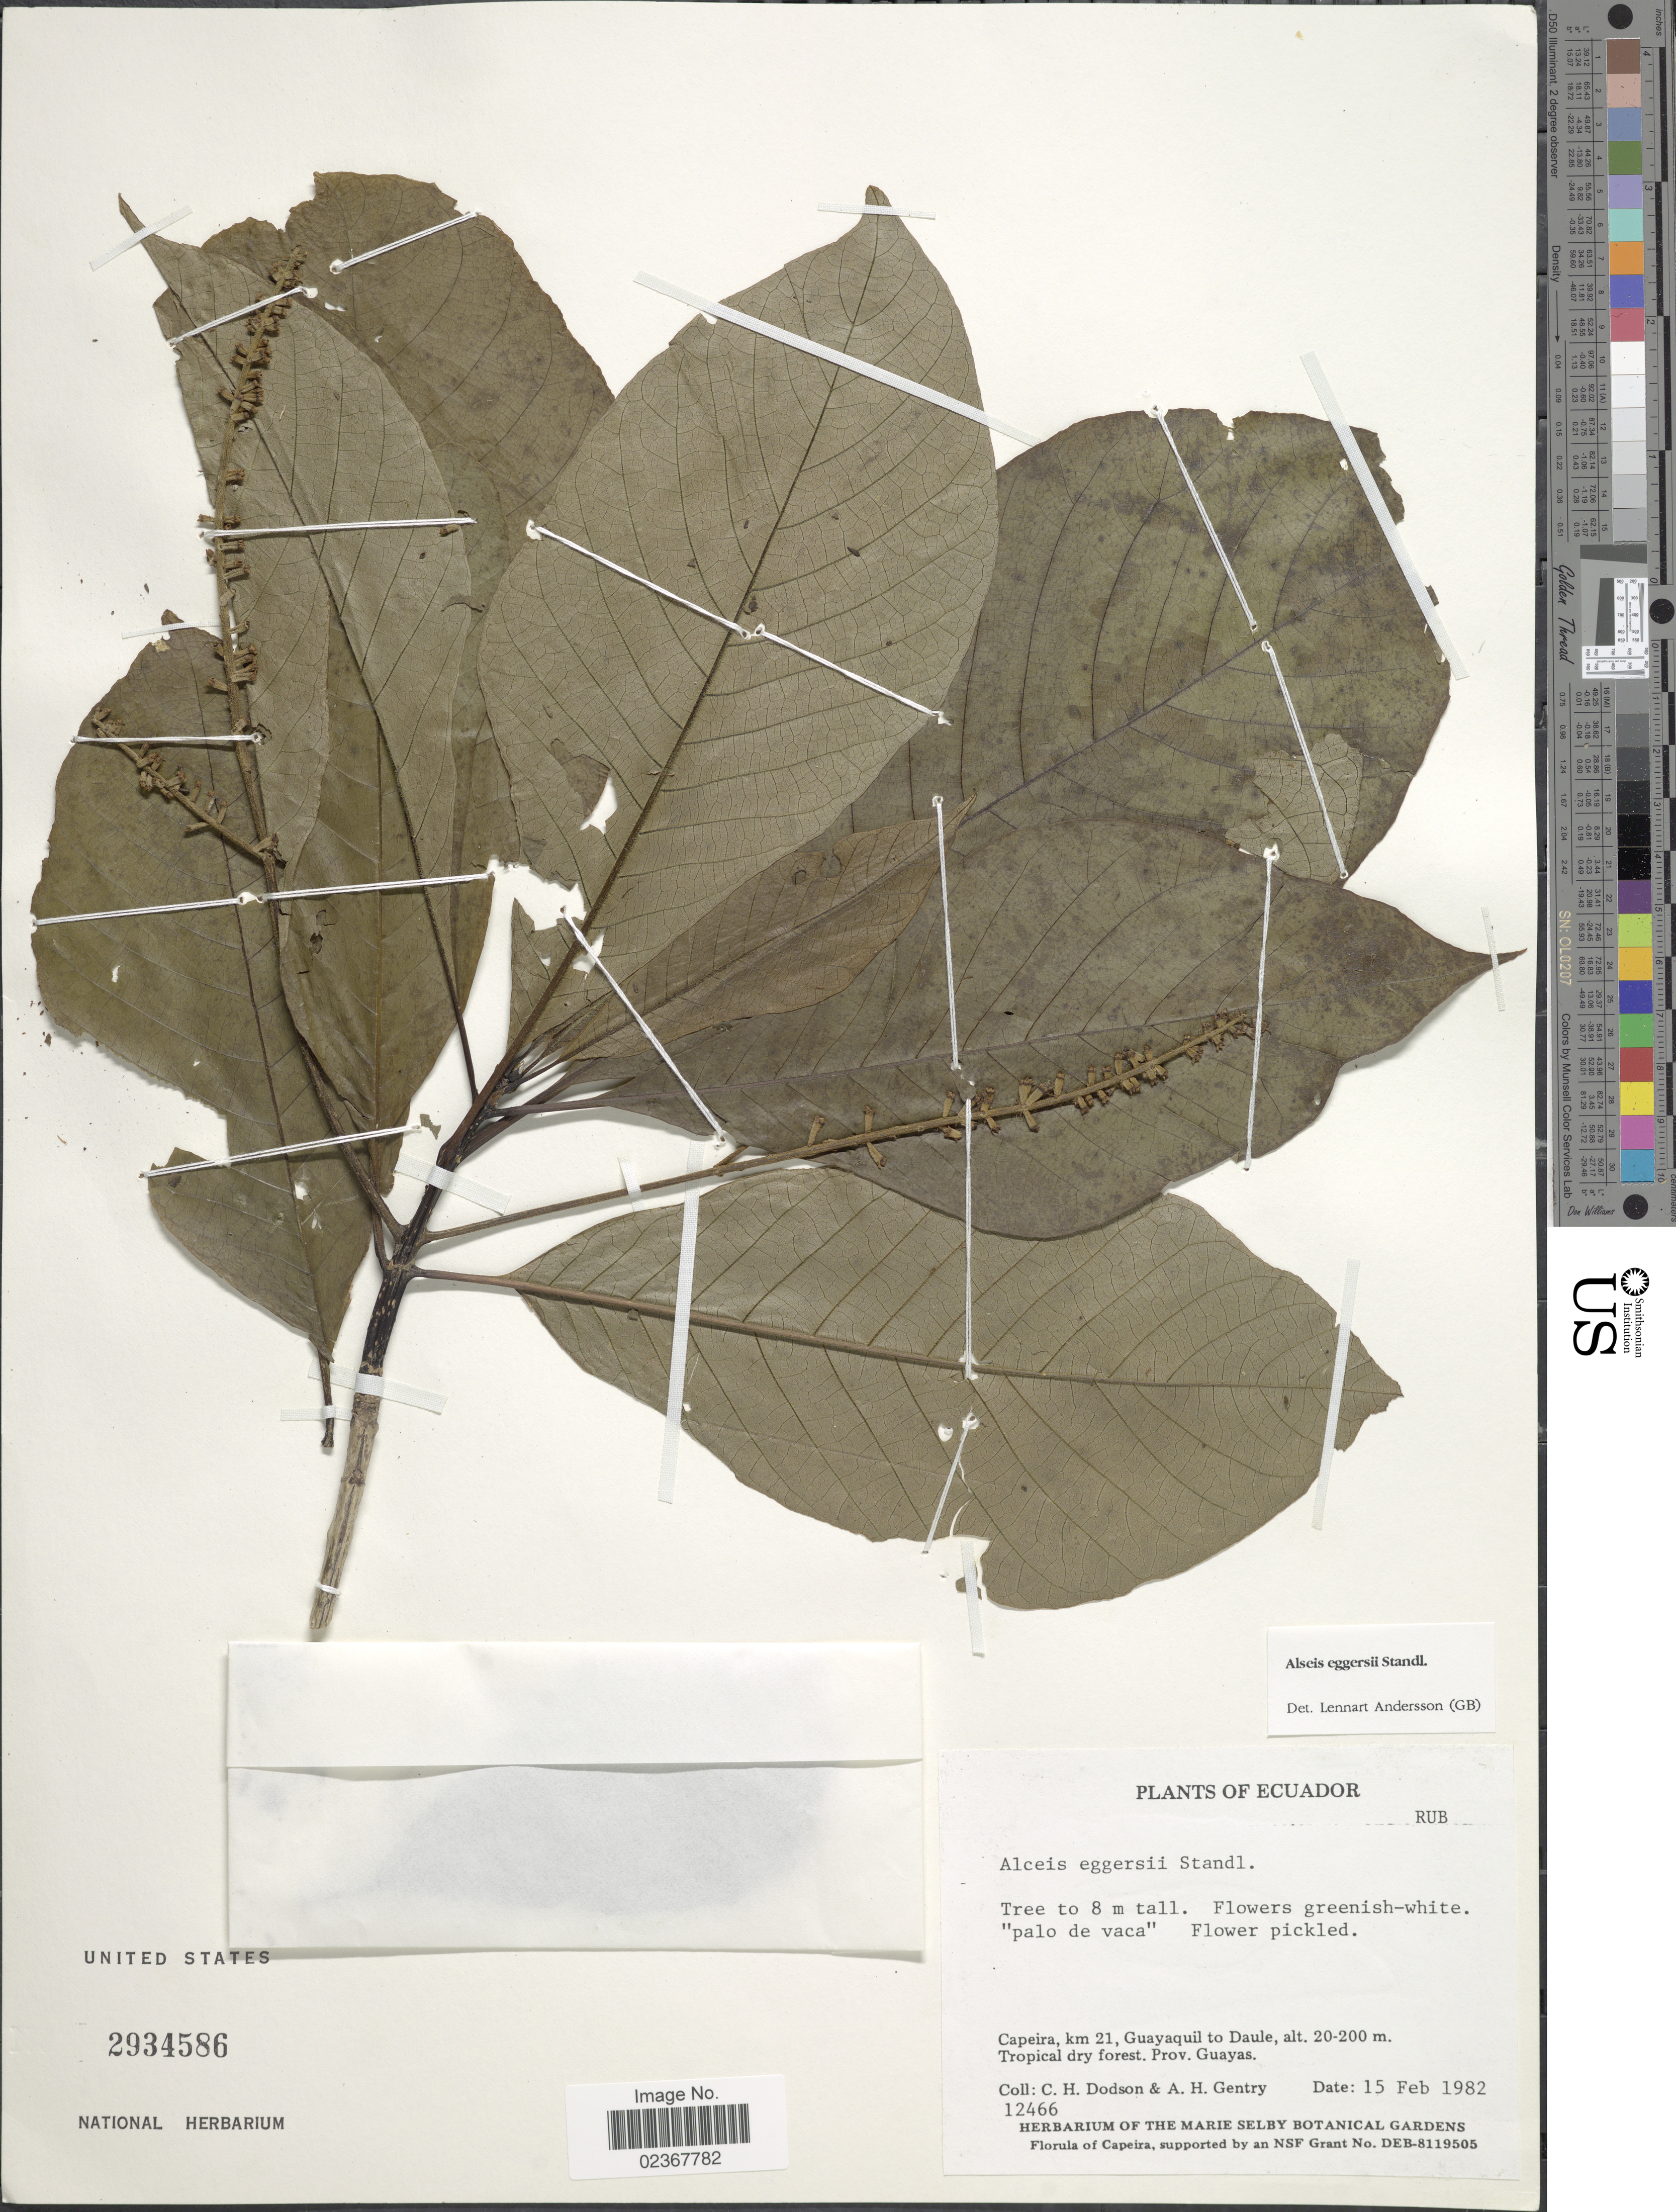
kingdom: Plantae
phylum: Tracheophyta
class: Magnoliopsida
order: Gentianales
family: Rubiaceae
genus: Alseis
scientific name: Alseis eggersii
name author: Standl.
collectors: C. H. Dodson & A. H. Gentry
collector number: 12466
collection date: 1982-02-15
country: Ecuador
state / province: Guayas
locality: Capeira, km 21, Guayaquil to Daule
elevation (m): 20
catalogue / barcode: US 2934586